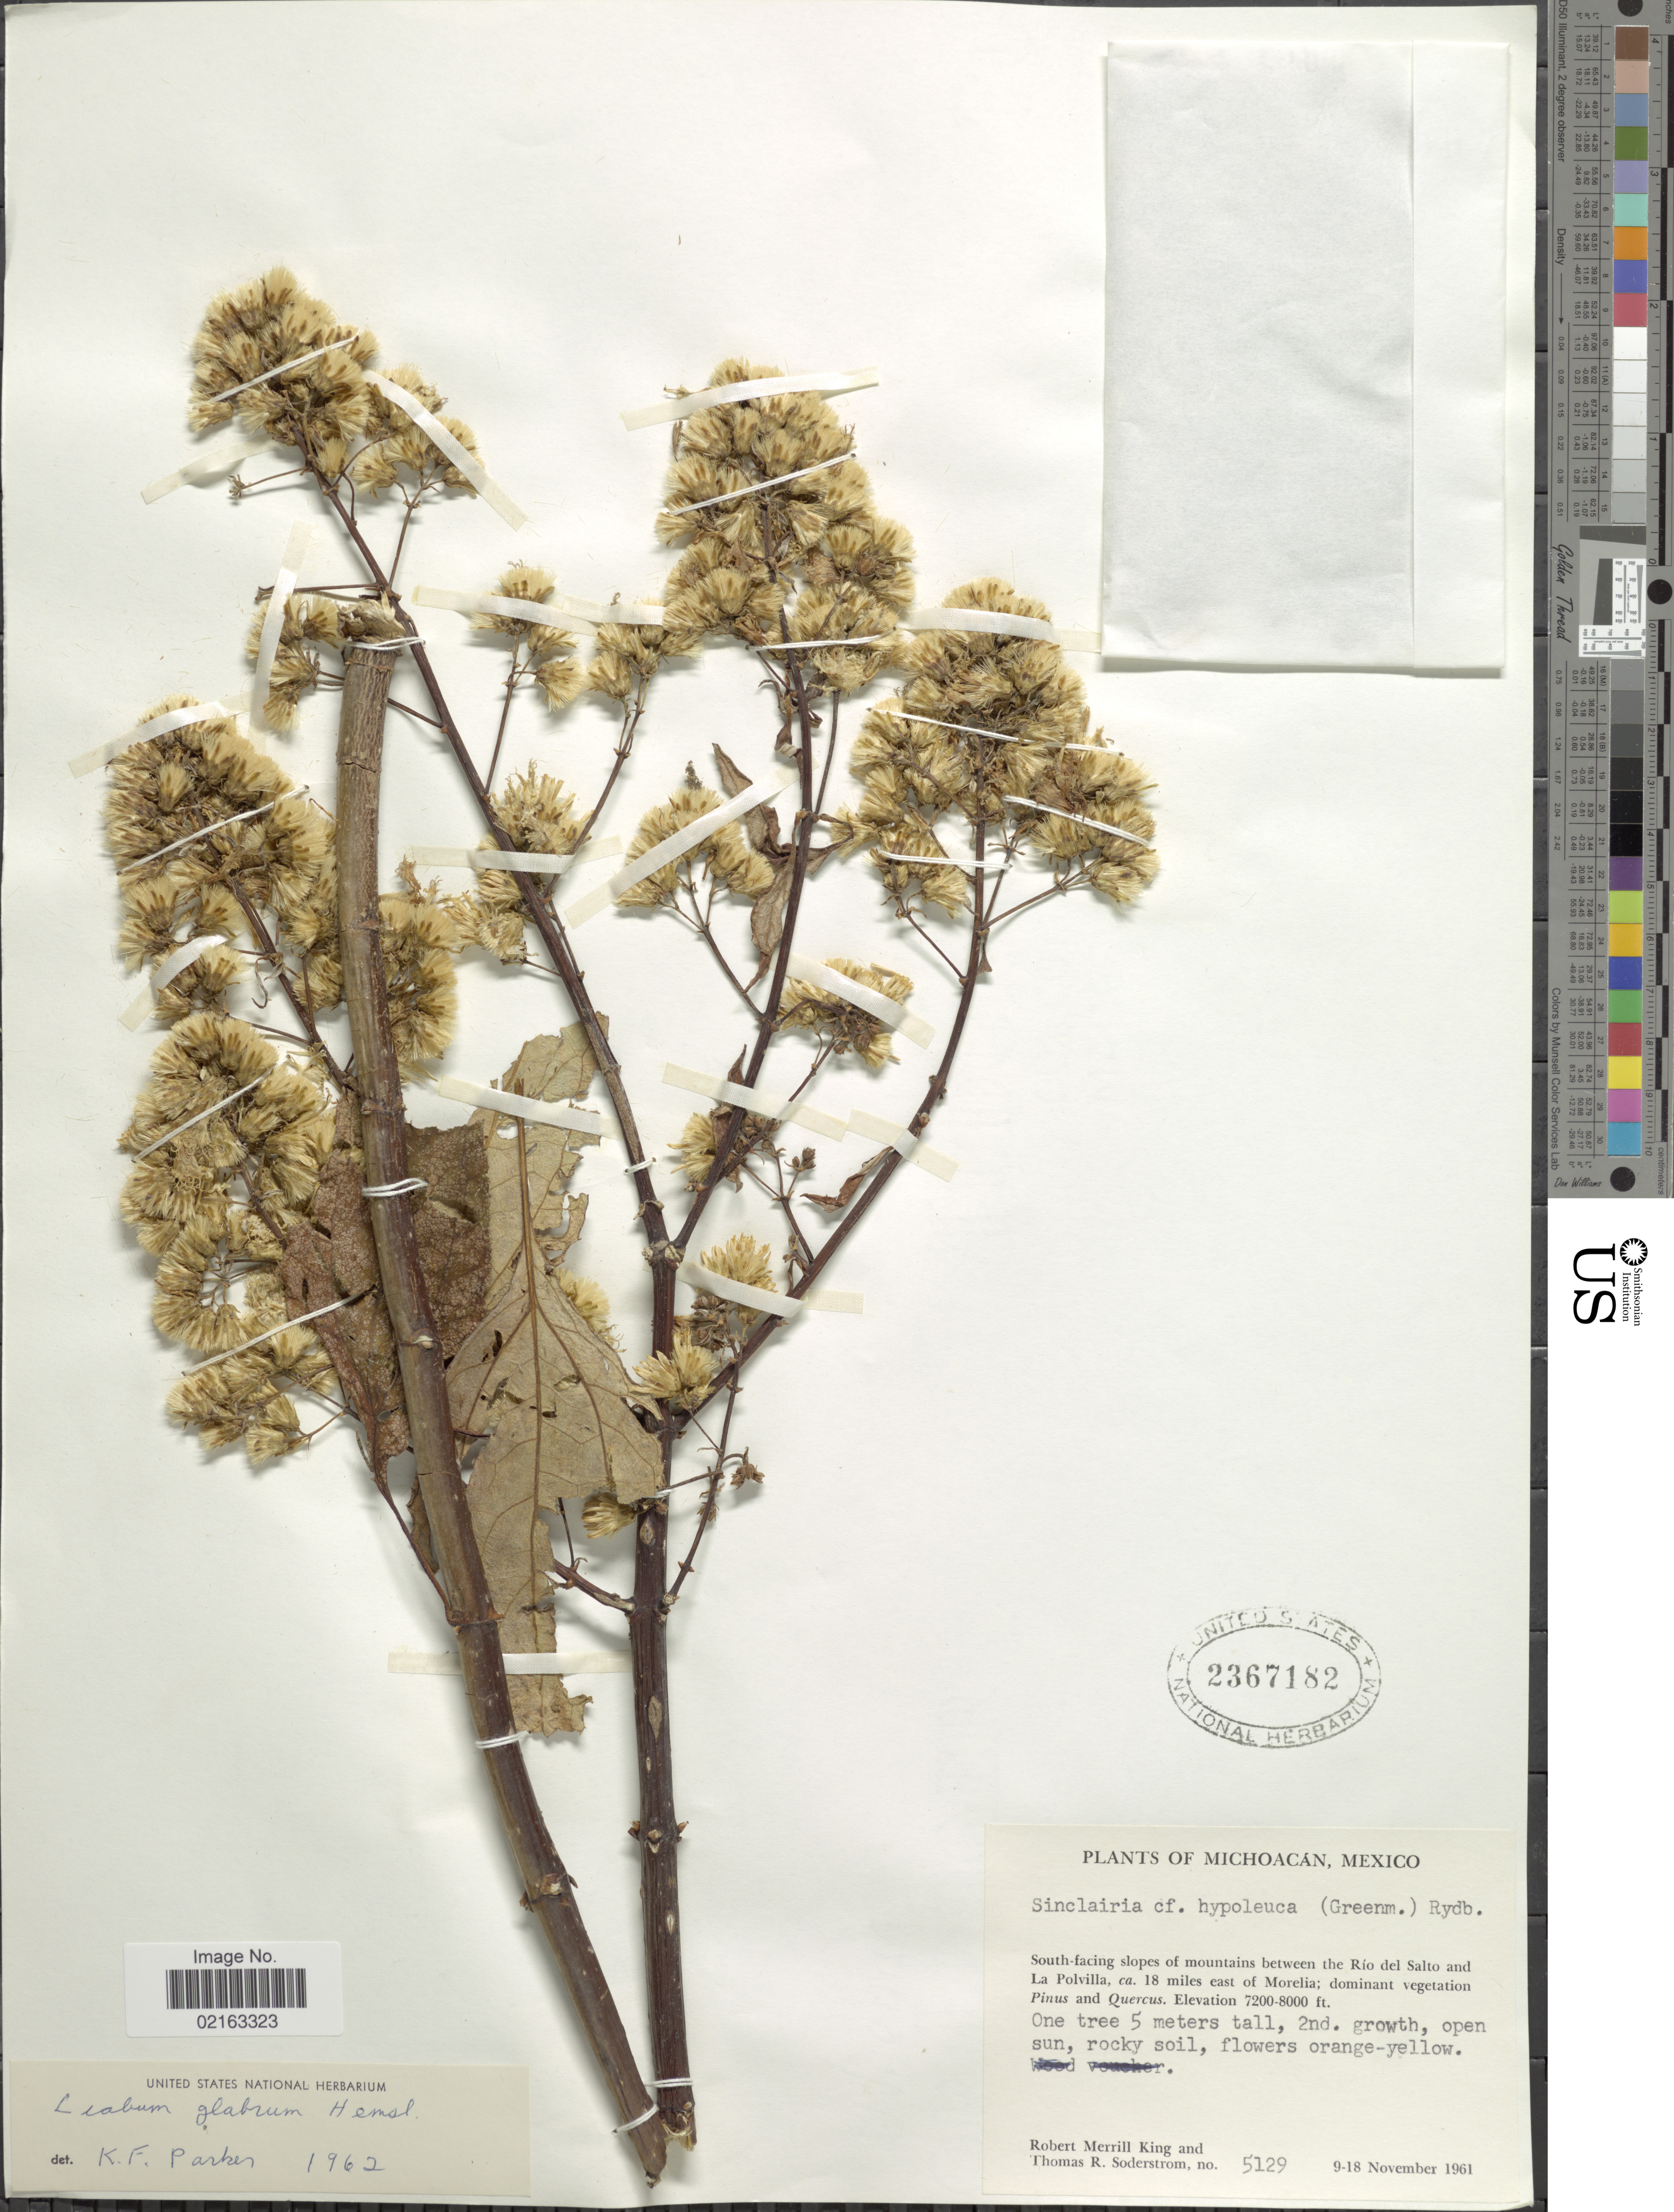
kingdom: Plantae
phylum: Tracheophyta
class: Magnoliopsida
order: Asterales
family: Asteraceae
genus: Sinclairia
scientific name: Sinclairia glabra var. hypoleuca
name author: (Greenm.) B.L. Turner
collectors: R. M. King & T. R. Soderstrom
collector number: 5129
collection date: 1961-11-09/1961-11-18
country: Mexico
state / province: Michoacán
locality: South-facing slopes of mountains between the Río del Salto and La Polvilla, ca. 18 miles east of Morelia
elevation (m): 2195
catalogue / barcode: US 2367182